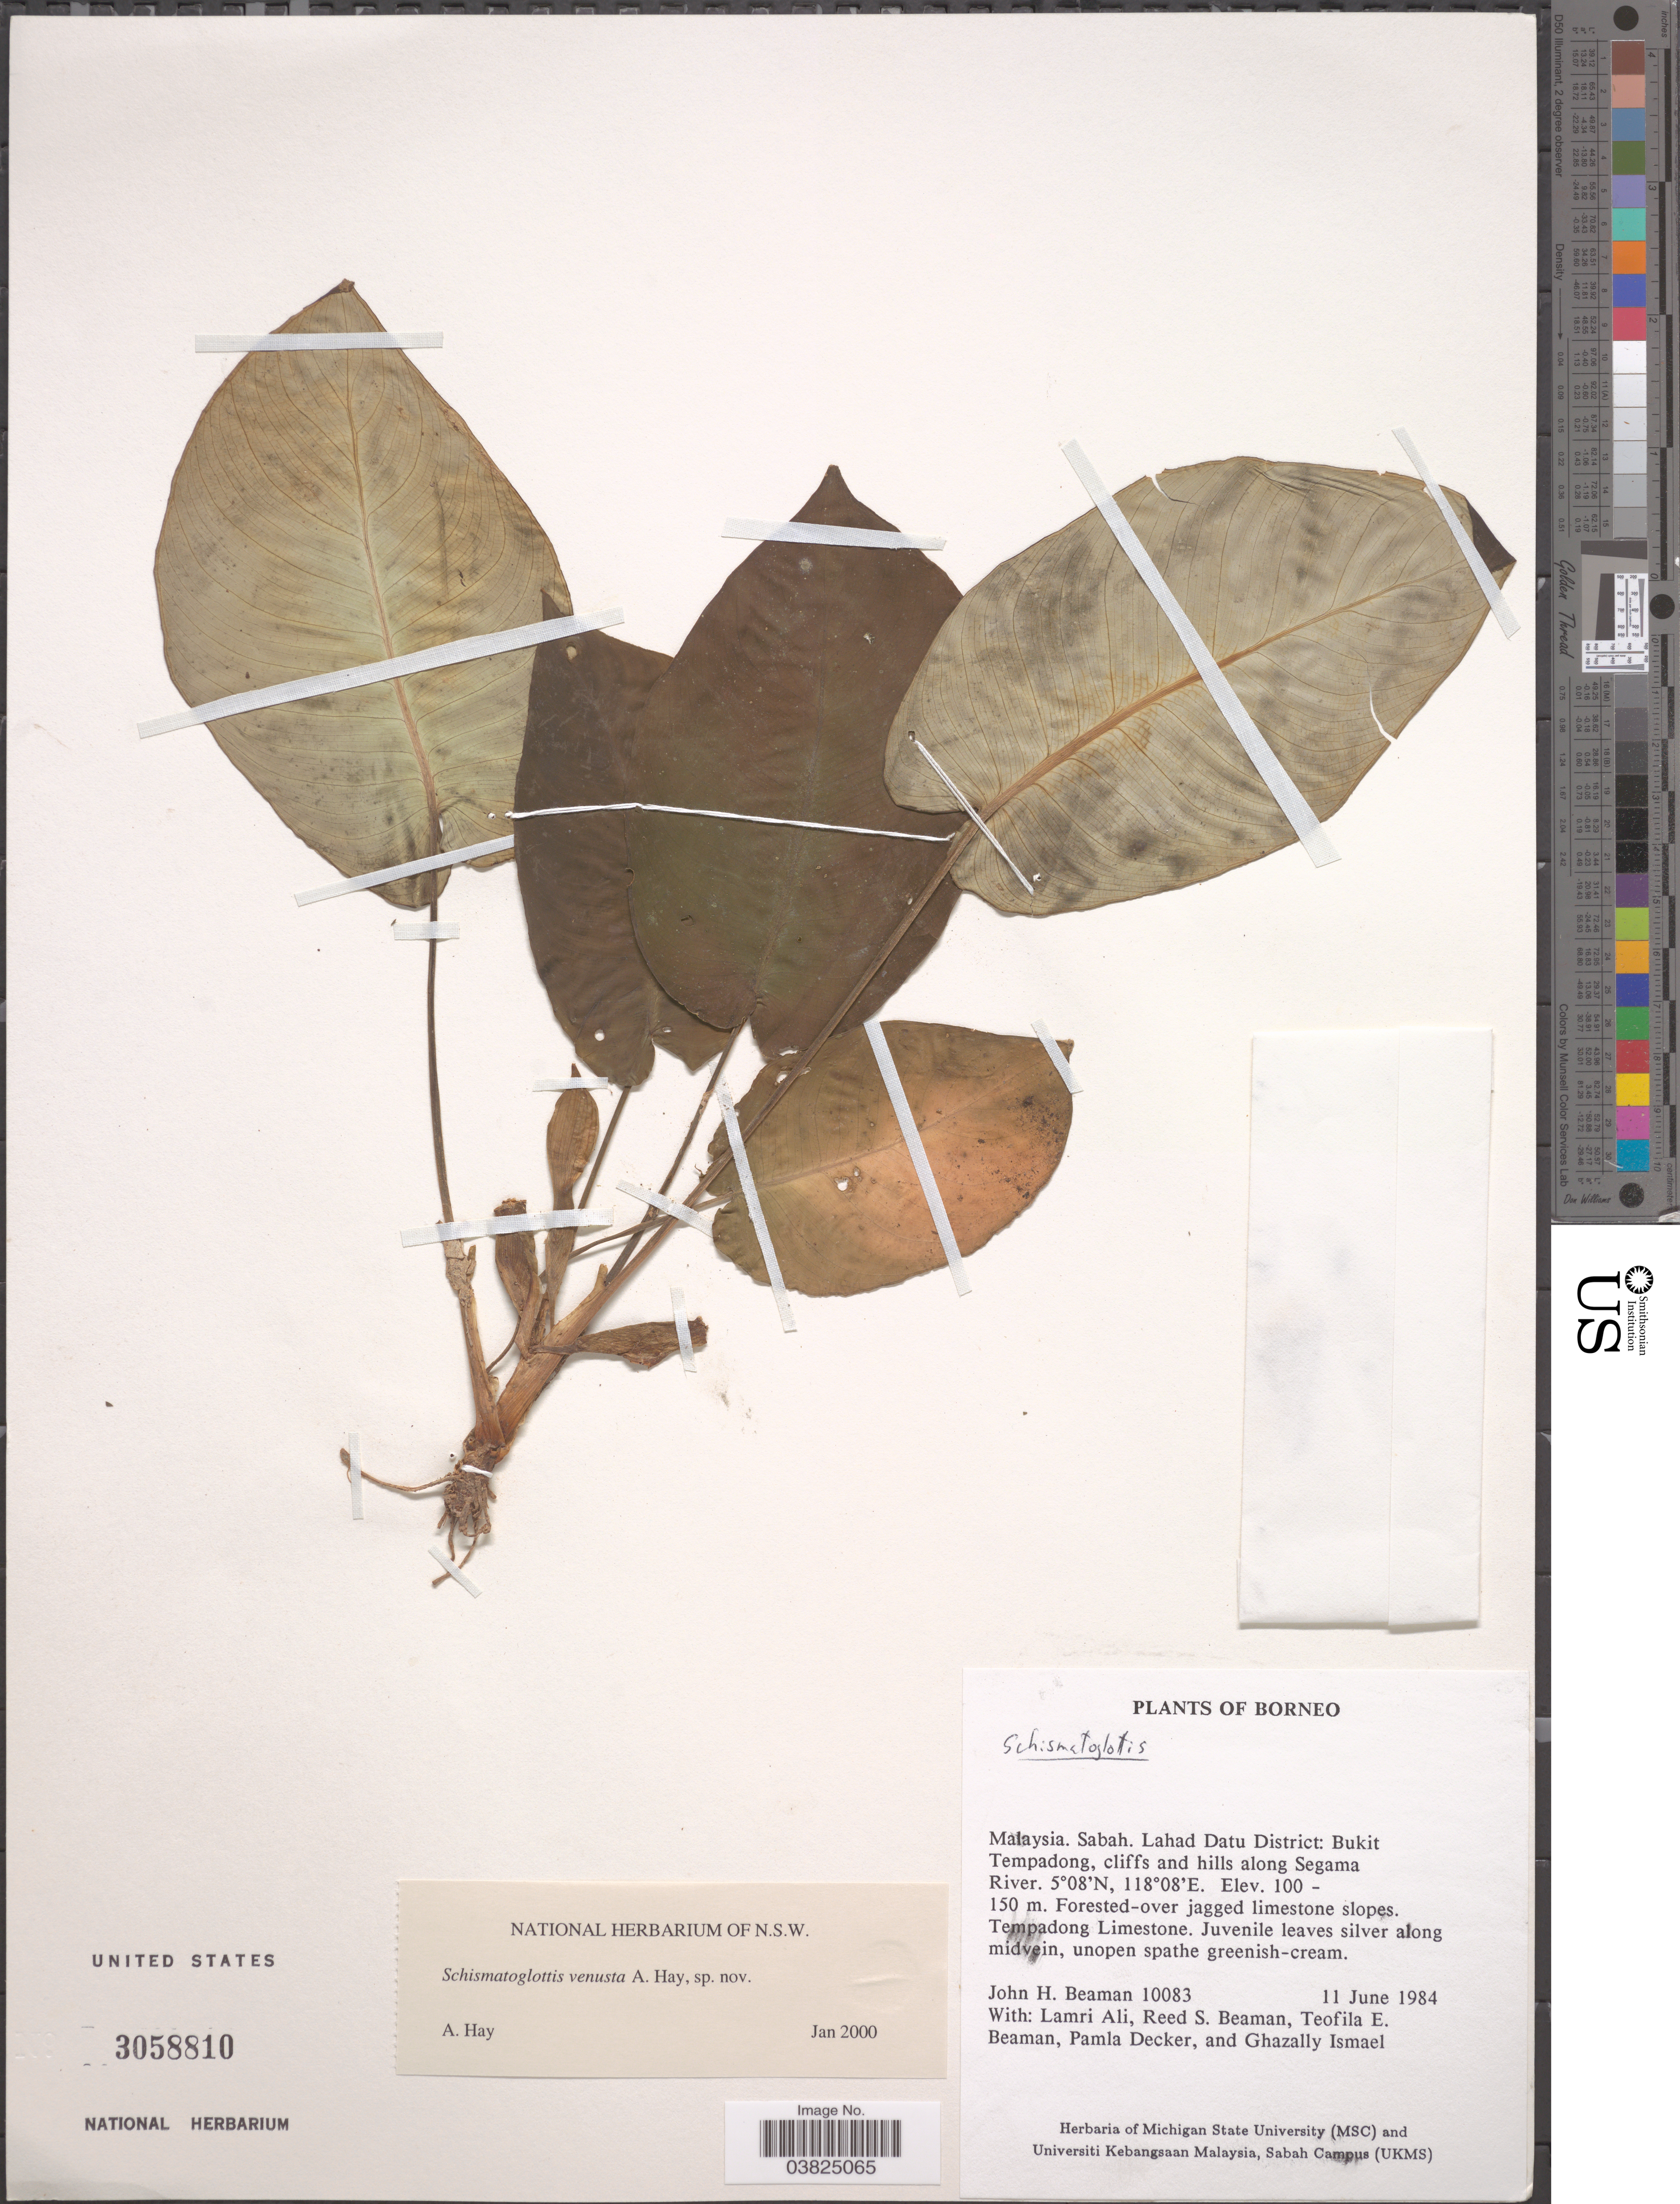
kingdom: Plantae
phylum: Tracheophyta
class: Liliopsida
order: Alismatales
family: Araceae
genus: Schismatoglottis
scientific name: Schismatoglottis venusta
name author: A. Hay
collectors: J. H. Beaman, L. Ali, R. S. Beaman, T. E. Beaman & et al.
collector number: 10083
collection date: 1984-06-11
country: Malaysia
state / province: Sabah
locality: Lahad Datu District: Bukit Tempadong, cliffs and hills along Segama River. Tempadong Limestone.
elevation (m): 100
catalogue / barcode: US 3058810